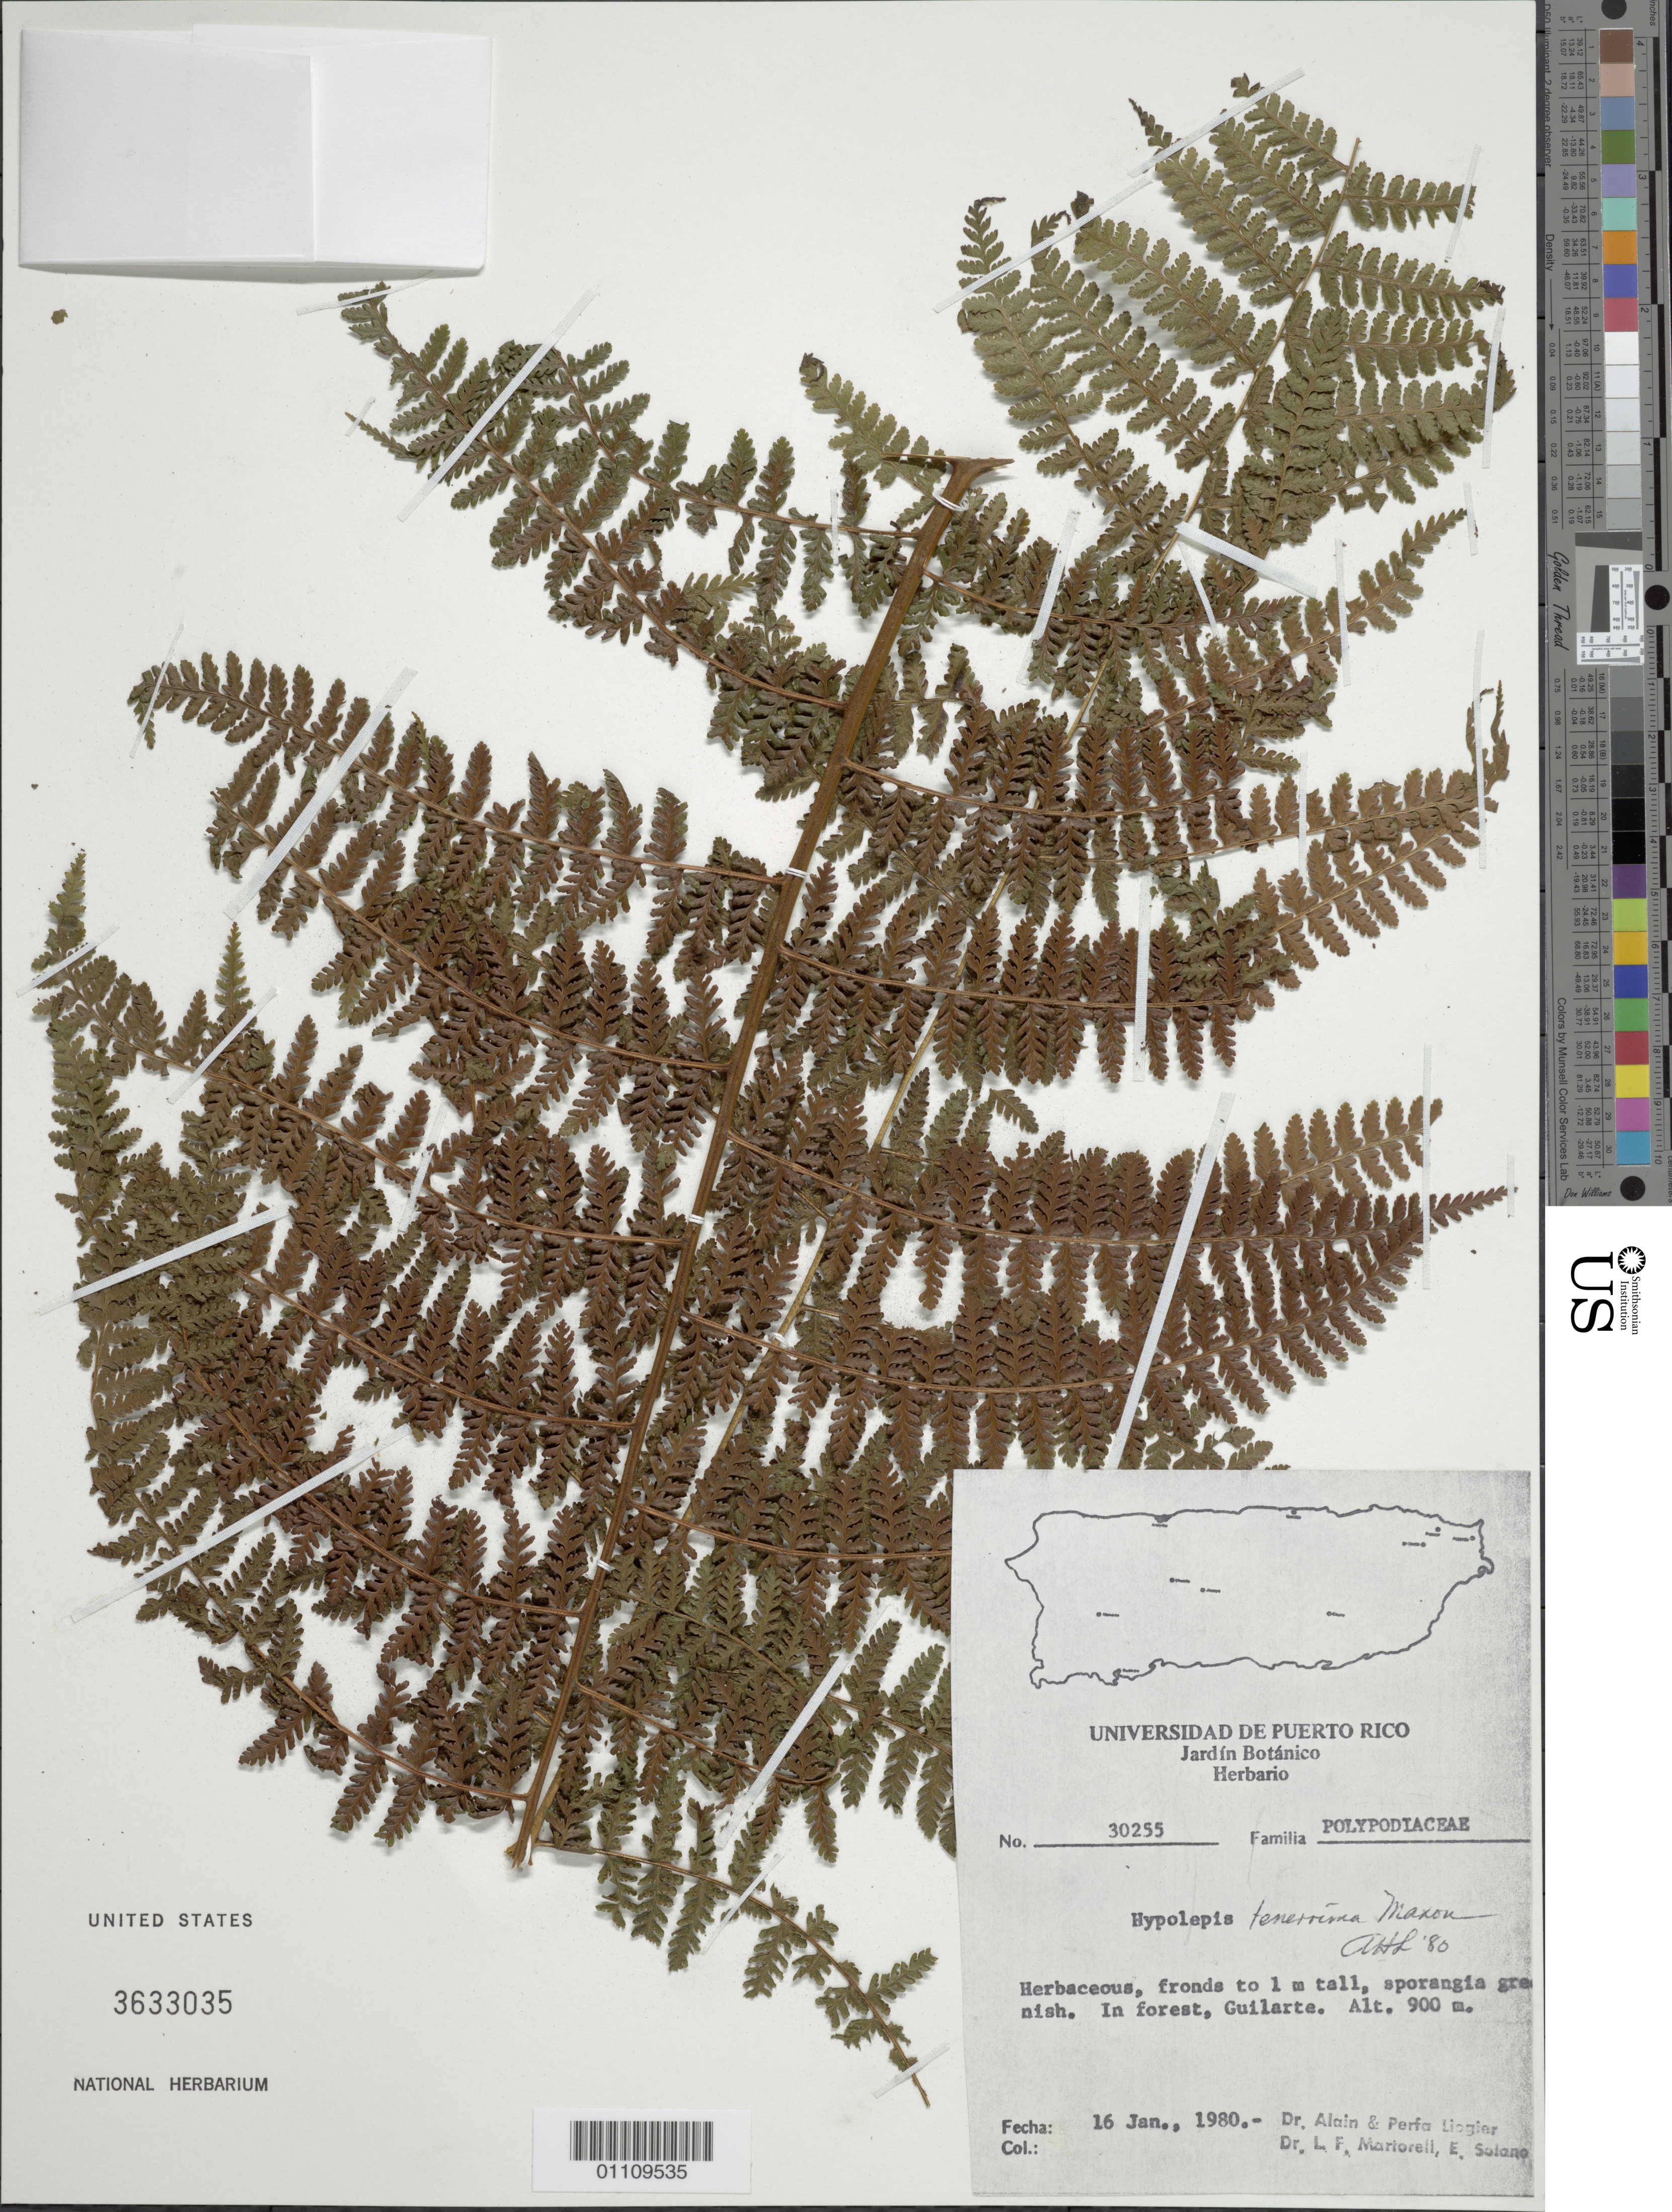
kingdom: Plantae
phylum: Tracheophyta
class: Polypodiopsida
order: Polypodiales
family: Dennstaedtiaceae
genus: Hypolepis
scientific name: Hypolepis tenerrima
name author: Maxon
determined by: Liogier, Alain H.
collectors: A. H. Liogier, M. P. Liogier, L. Martorell & E. Solano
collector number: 30255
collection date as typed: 16 Jan 1980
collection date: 1980-01-16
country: Puerto Rico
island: Puerto Rico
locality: Guilarte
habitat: In forest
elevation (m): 900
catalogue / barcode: US 3633035